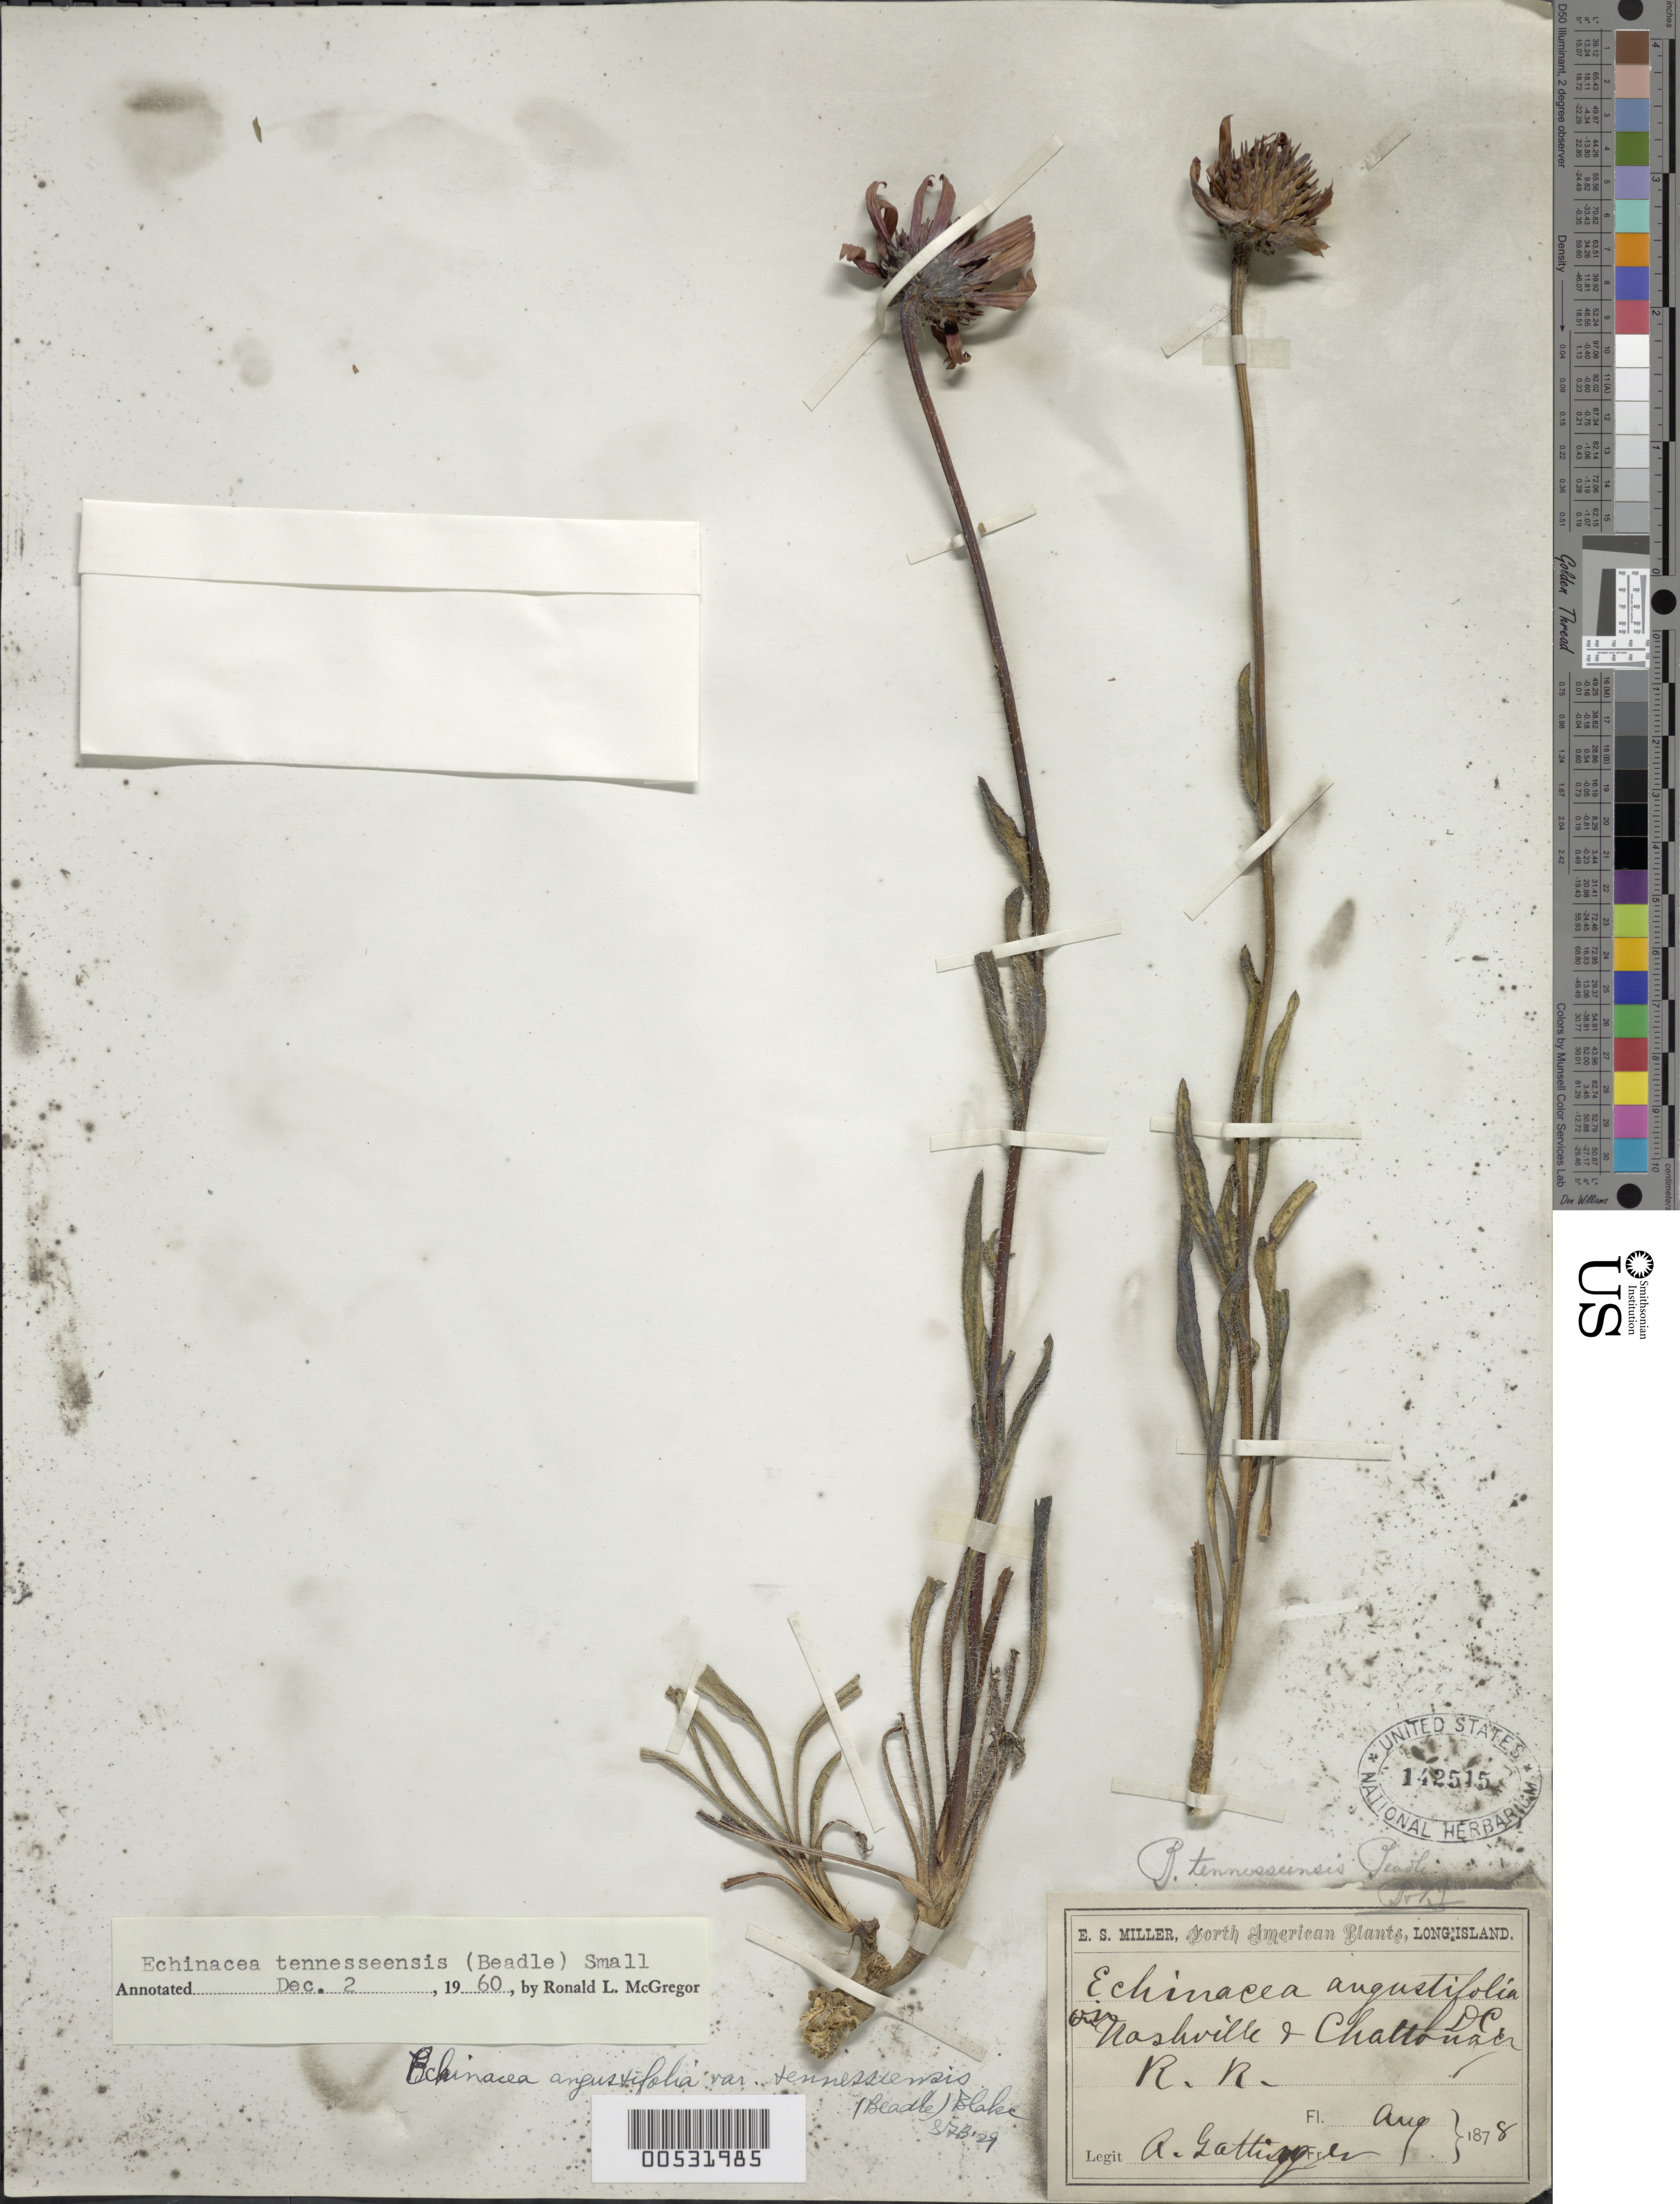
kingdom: Plantae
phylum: Tracheophyta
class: Magnoliopsida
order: Asterales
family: Asteraceae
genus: Echinacea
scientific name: Echinacea tennesseensis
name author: (Beadle) Small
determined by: McGregor, R.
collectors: A. Gattinger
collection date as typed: Aug 1878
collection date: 1878-08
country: United States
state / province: Tennessee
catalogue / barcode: US 142515